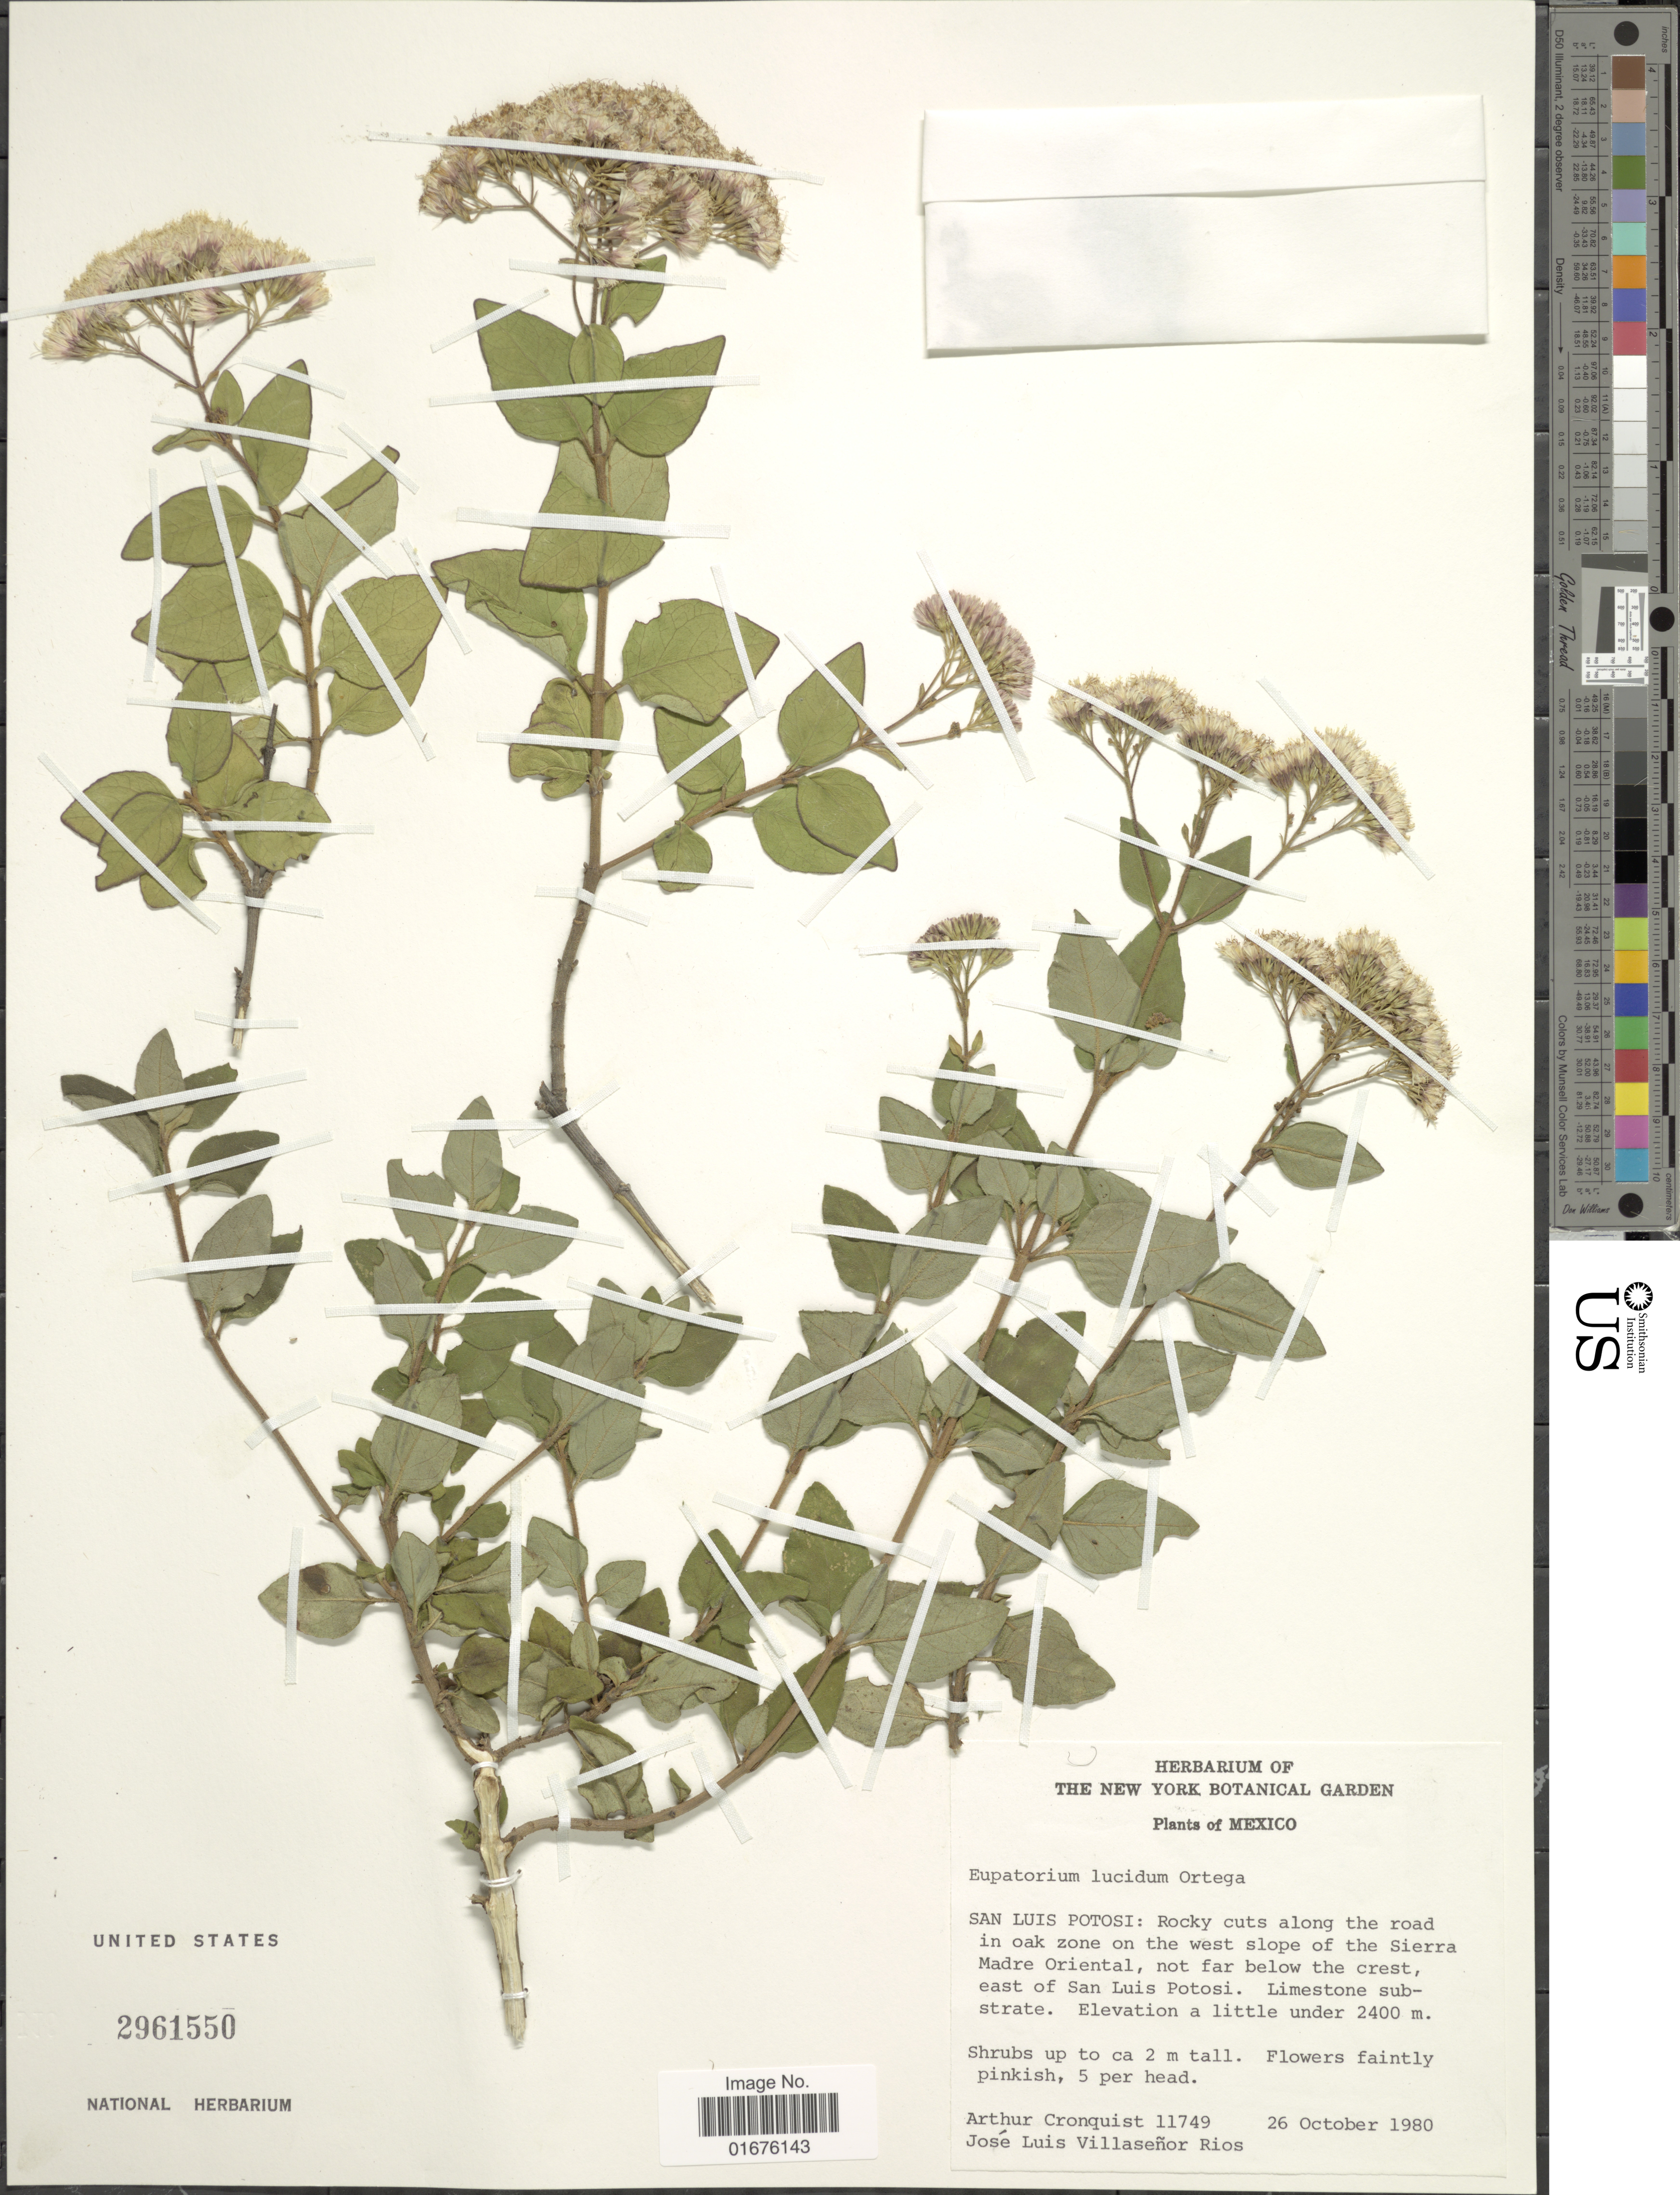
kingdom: Plantae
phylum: Tracheophyta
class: Magnoliopsida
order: Asterales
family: Asteraceae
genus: Ageratina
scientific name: Ageratina lucida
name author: (Ortega) R.M. King & H. Rob.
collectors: A. J. Cronquist & J. L. Villasenor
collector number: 11749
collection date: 1980-10-26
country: Mexico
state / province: San Luis Potosí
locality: Rocky cuts along the road in oak zone on the west slope of the Sierra Madre Oriental, not below the crest, east of San Luis Potosi, Limestone substrate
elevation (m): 2400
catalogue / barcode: US 2961550